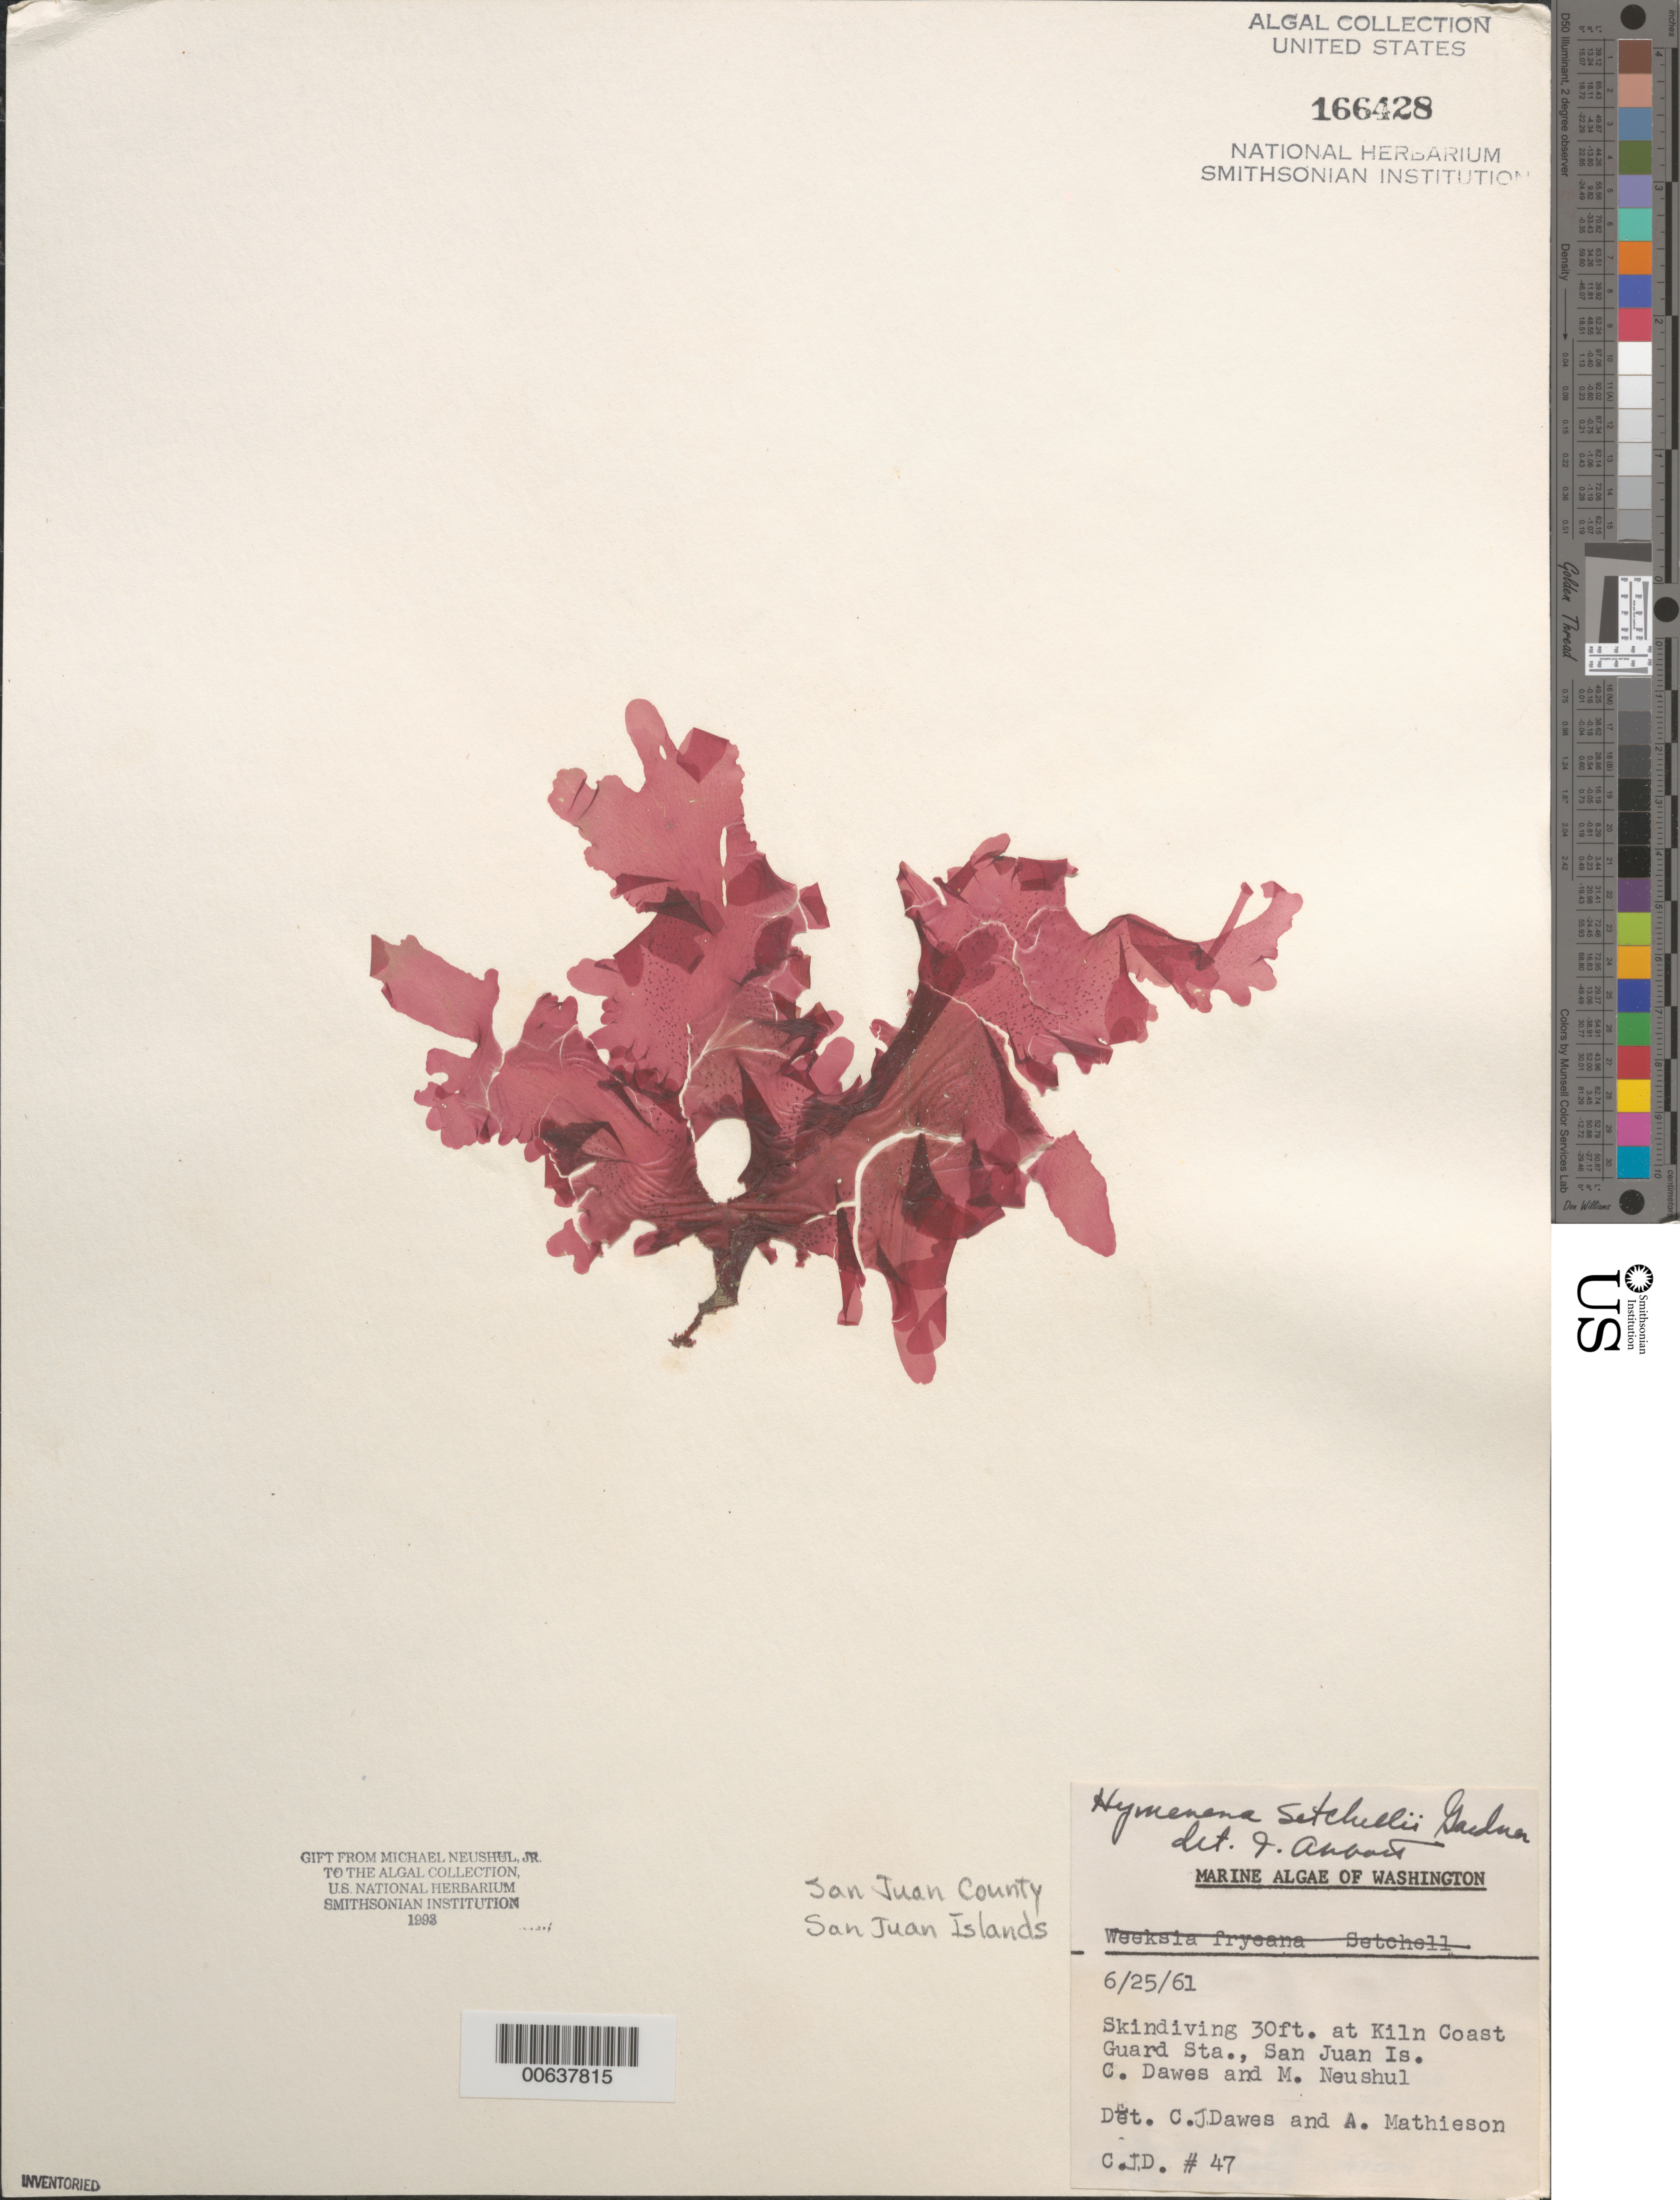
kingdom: Plantae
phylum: Rhodophyta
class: Florideophyceae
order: Ceramiales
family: Delesseriaceae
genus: Hymenena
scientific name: Hymenena setchellii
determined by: Abbott, Isabella A.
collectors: C. Dawes & M. Neushul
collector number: CJD 47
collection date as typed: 25 Jun 1961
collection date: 1961-06-25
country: United States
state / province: Washington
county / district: San Juan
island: San Juan Island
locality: Kiln Coast Guard Station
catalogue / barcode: US 166428